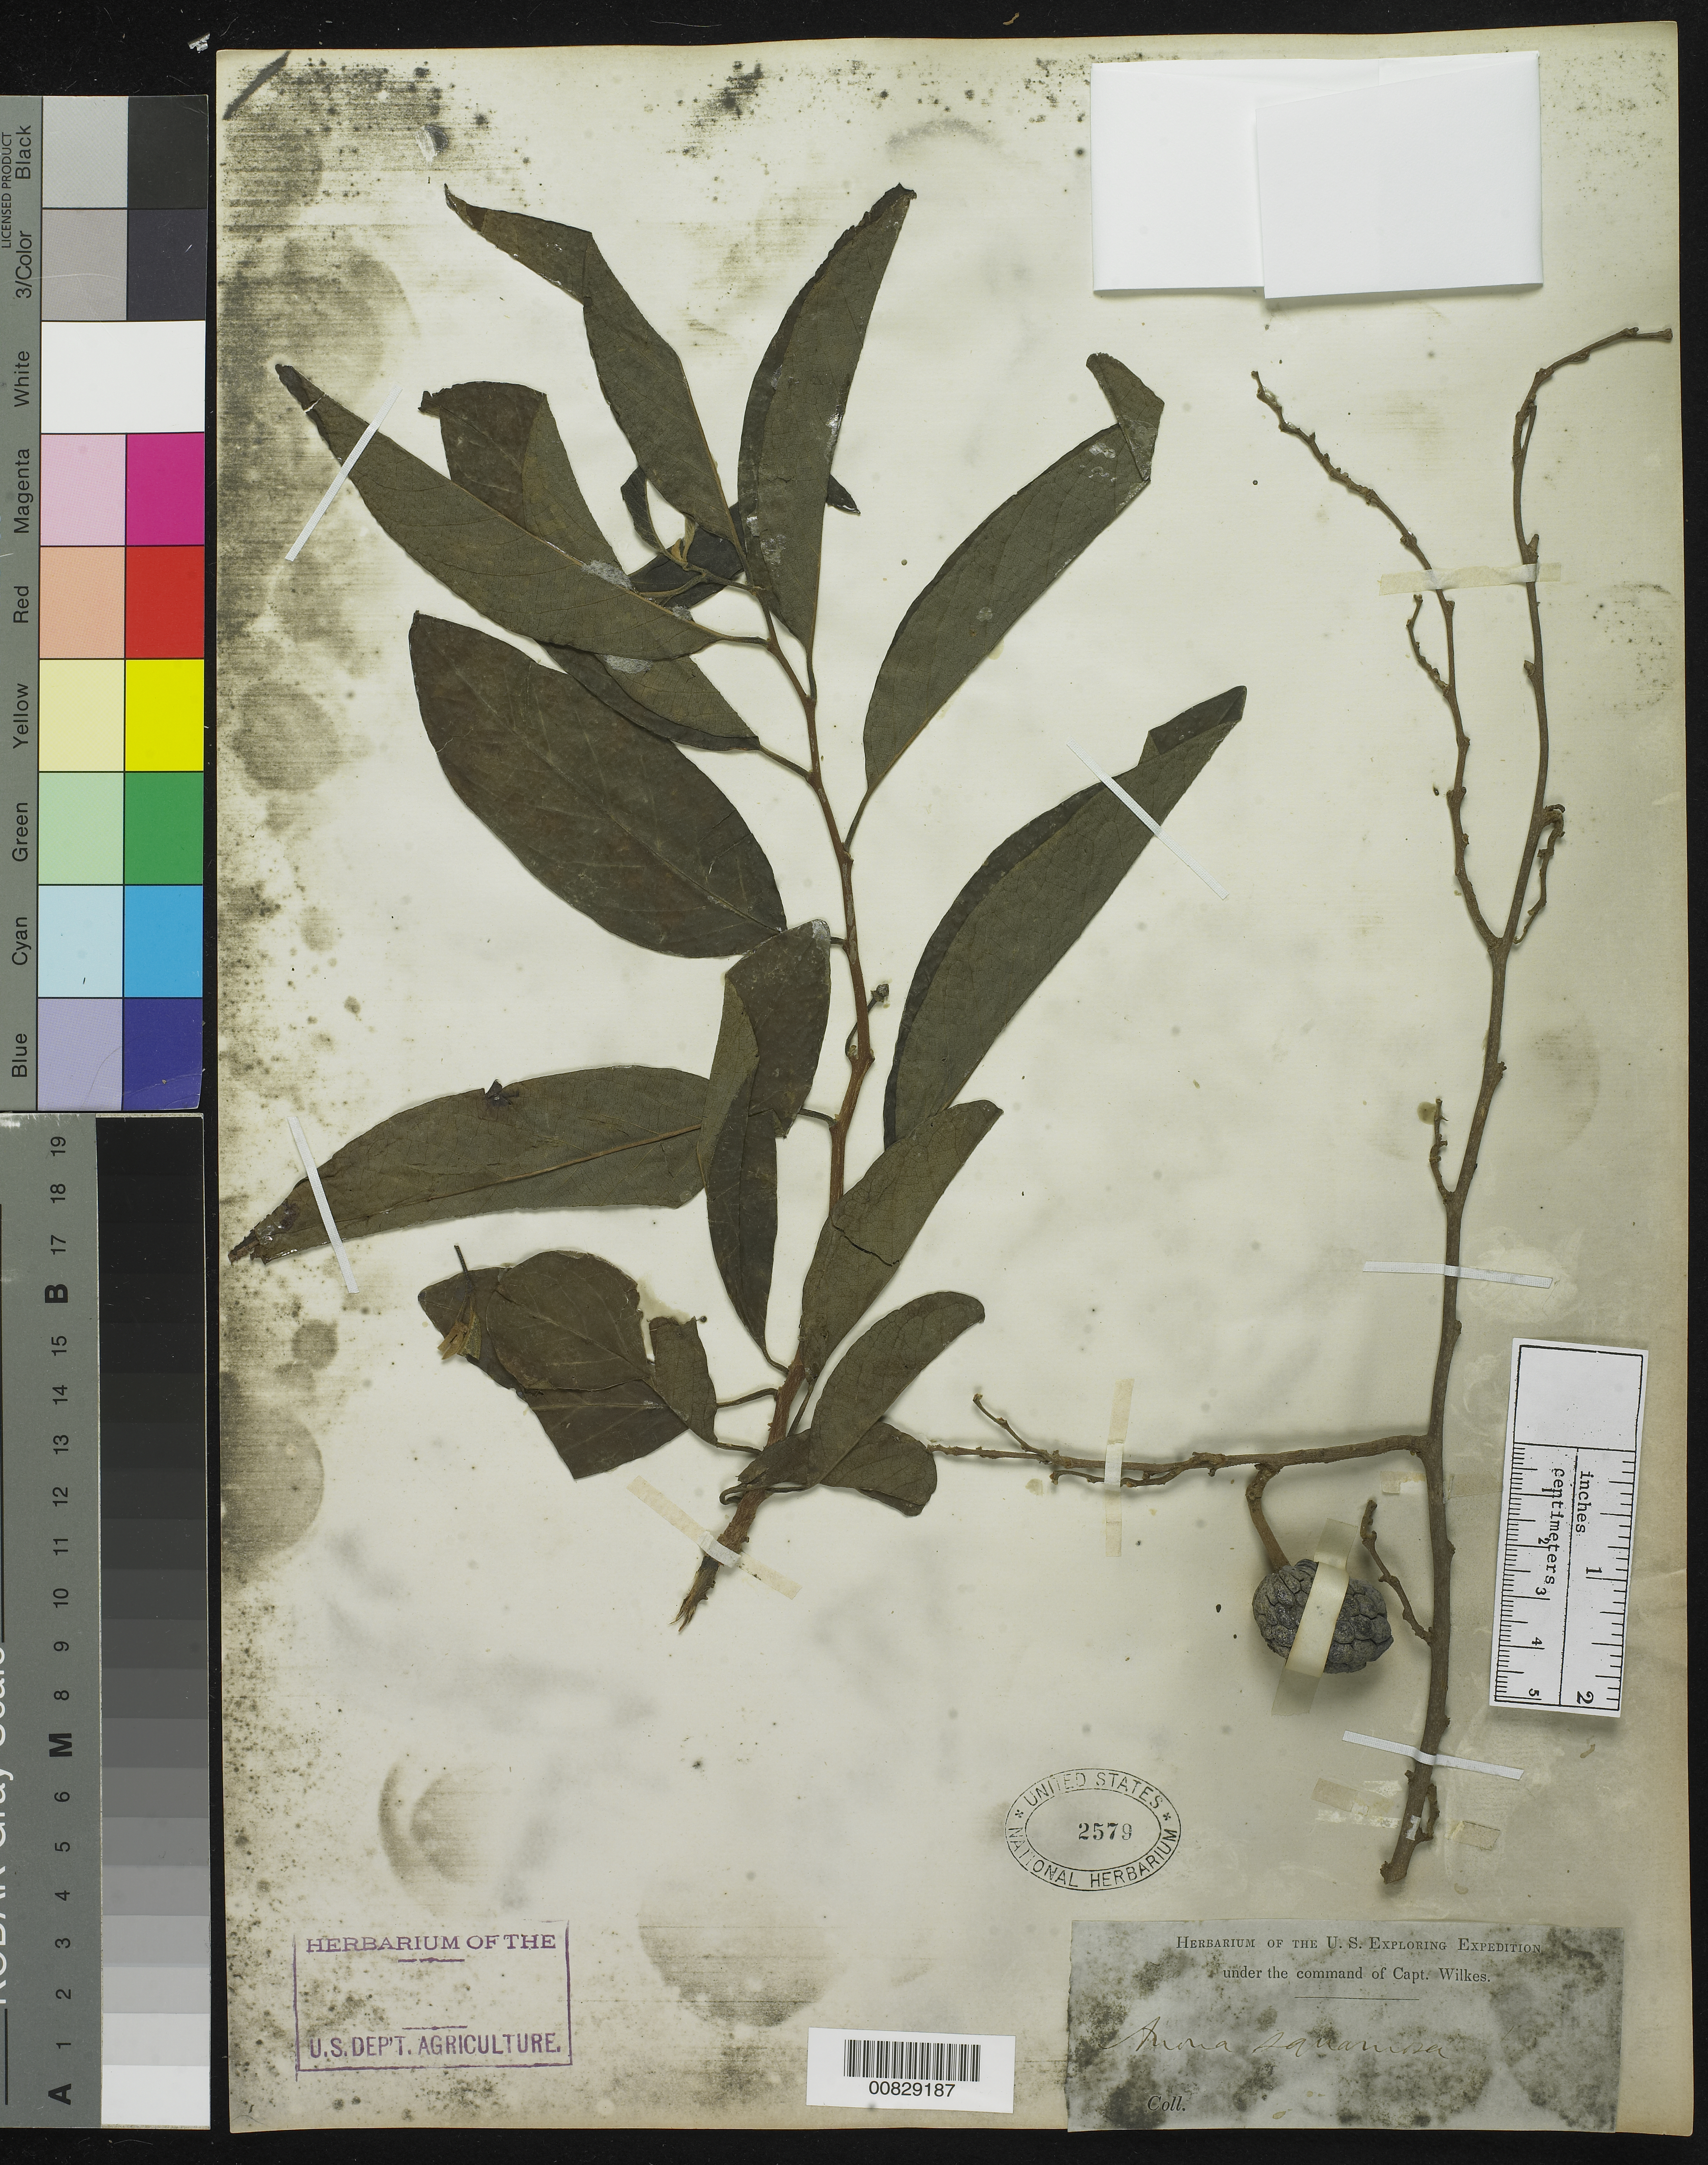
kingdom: Plantae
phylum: Tracheophyta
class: Magnoliopsida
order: Magnoliales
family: Annonaceae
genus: Annona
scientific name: Annona squamosa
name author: L.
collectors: Wilkes Explor. Exped.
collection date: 1838/1842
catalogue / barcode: US 2579